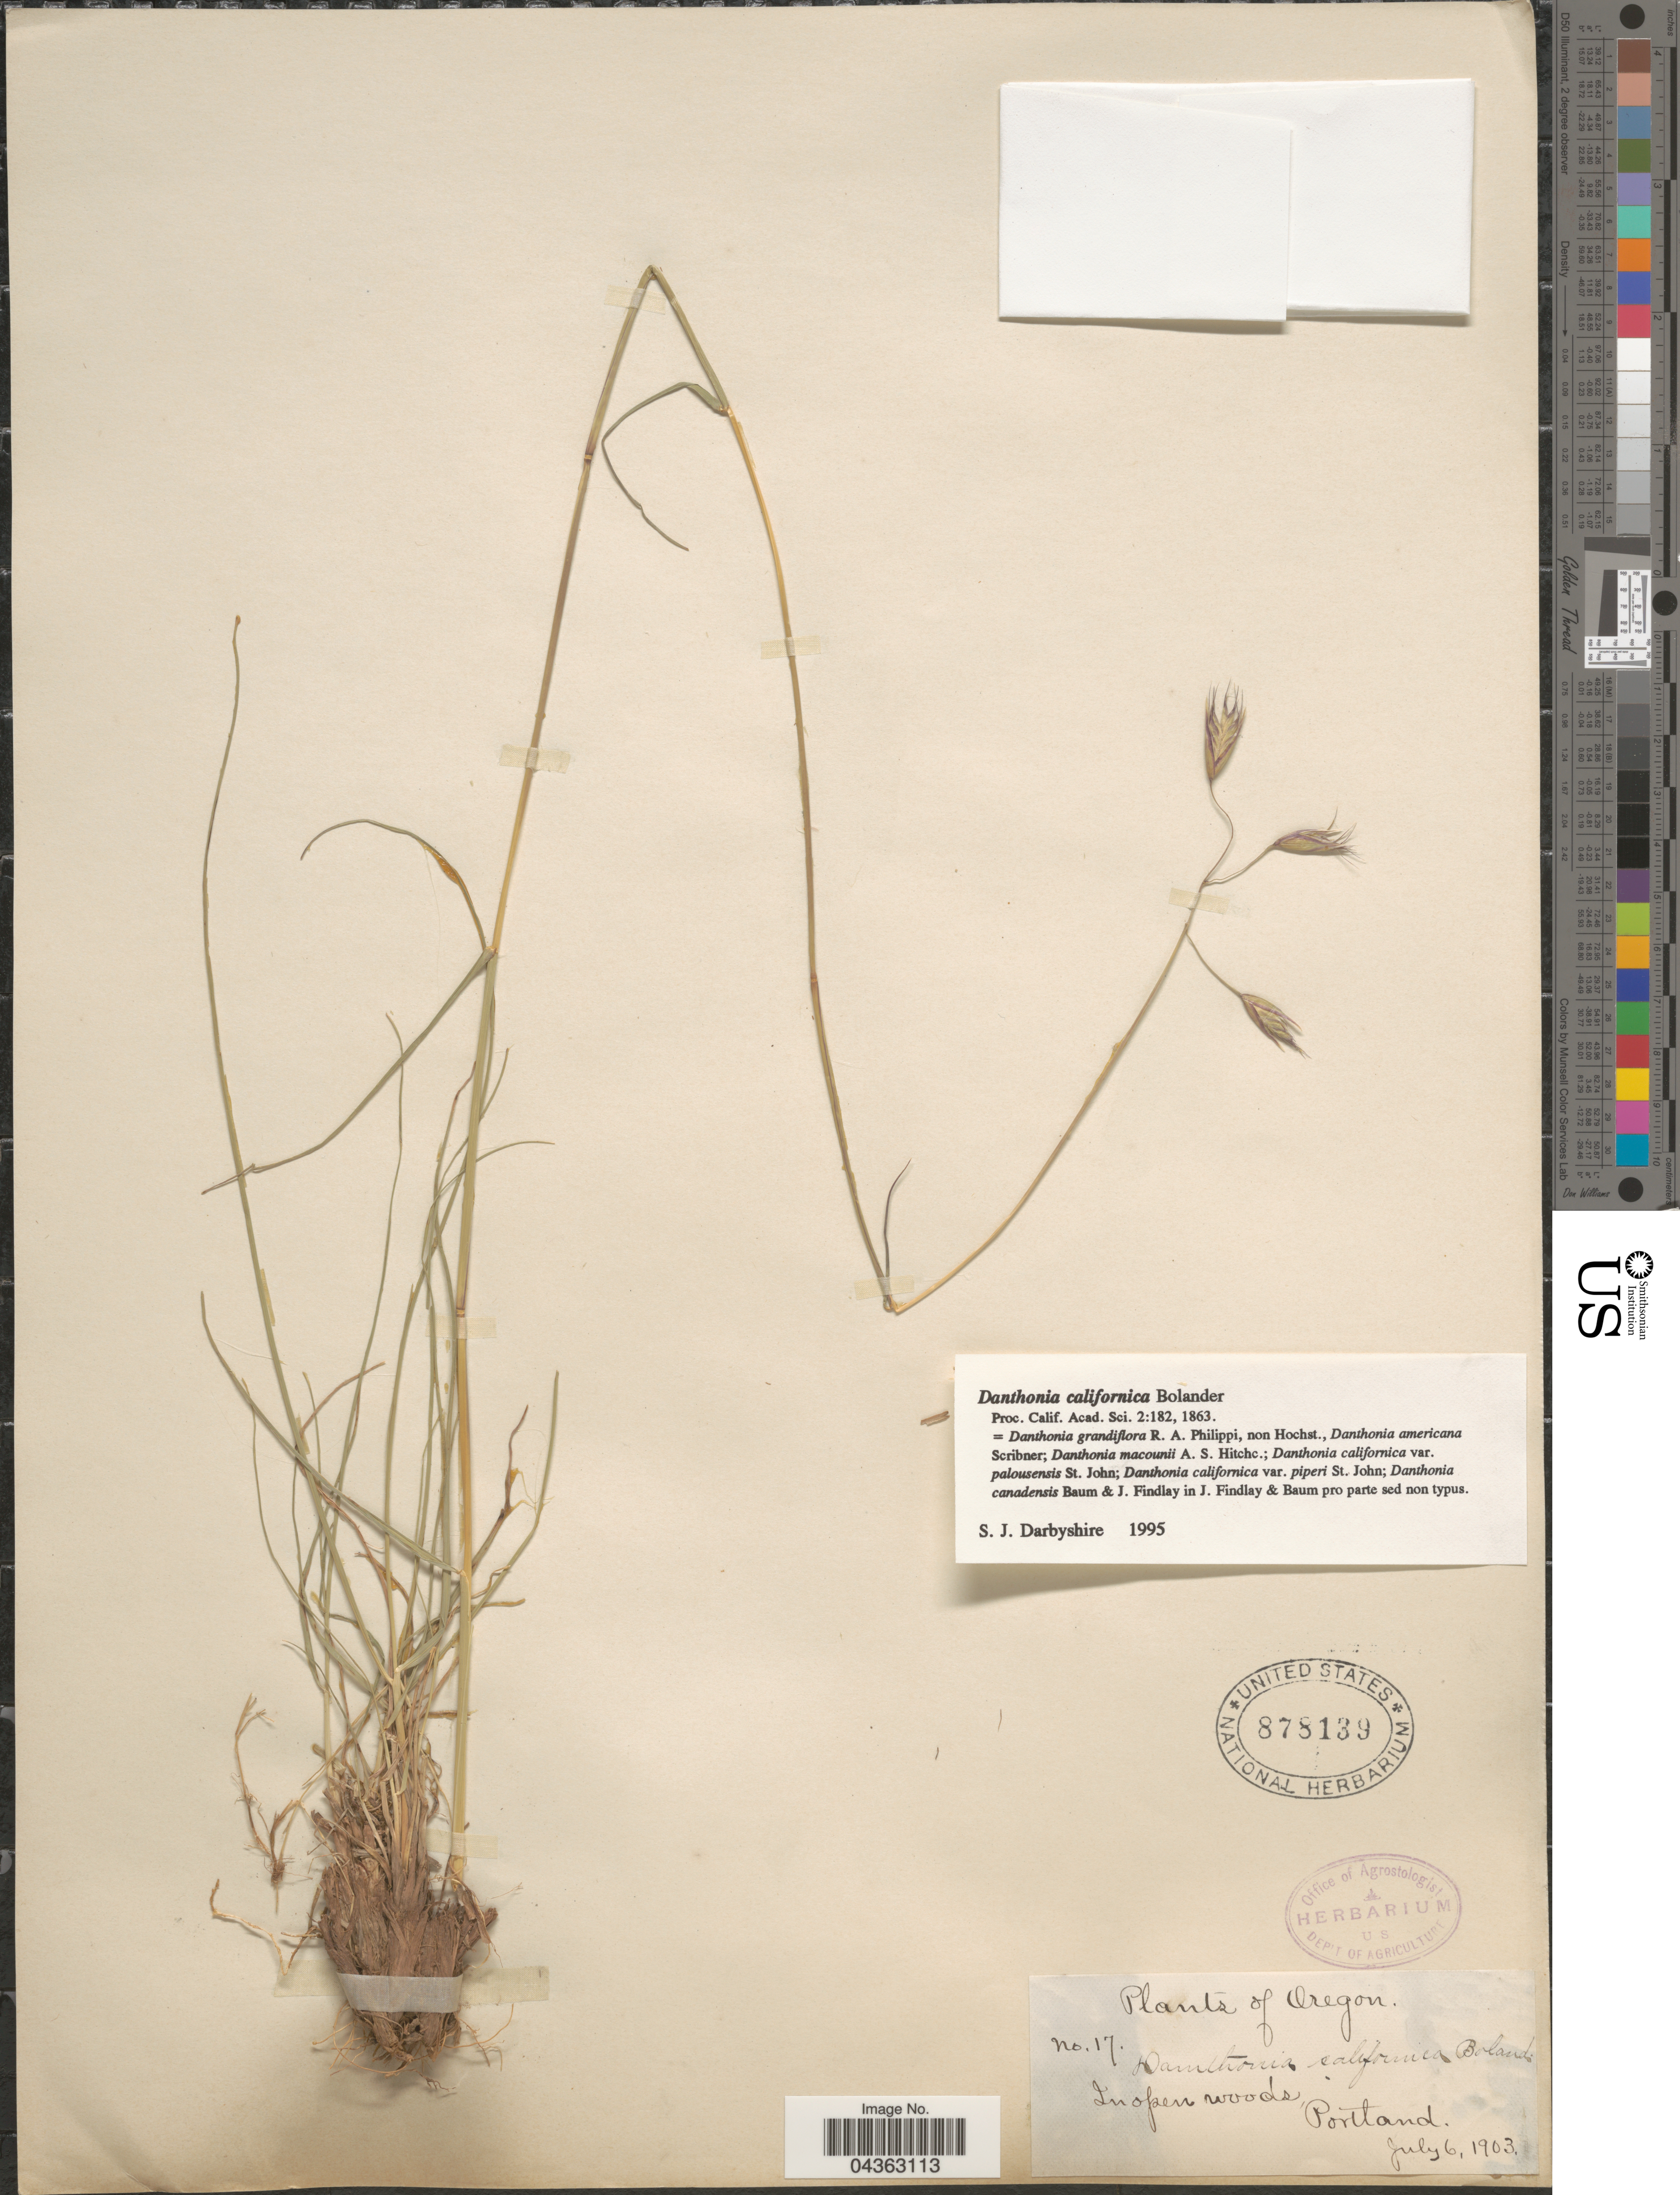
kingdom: Plantae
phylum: Tracheophyta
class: Liliopsida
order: Poales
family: Poaceae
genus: Danthonia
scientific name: Danthonia californica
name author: Bol.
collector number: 17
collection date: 1903-07-06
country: United States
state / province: Oregon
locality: In open woods. Portland.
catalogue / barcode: US 878139